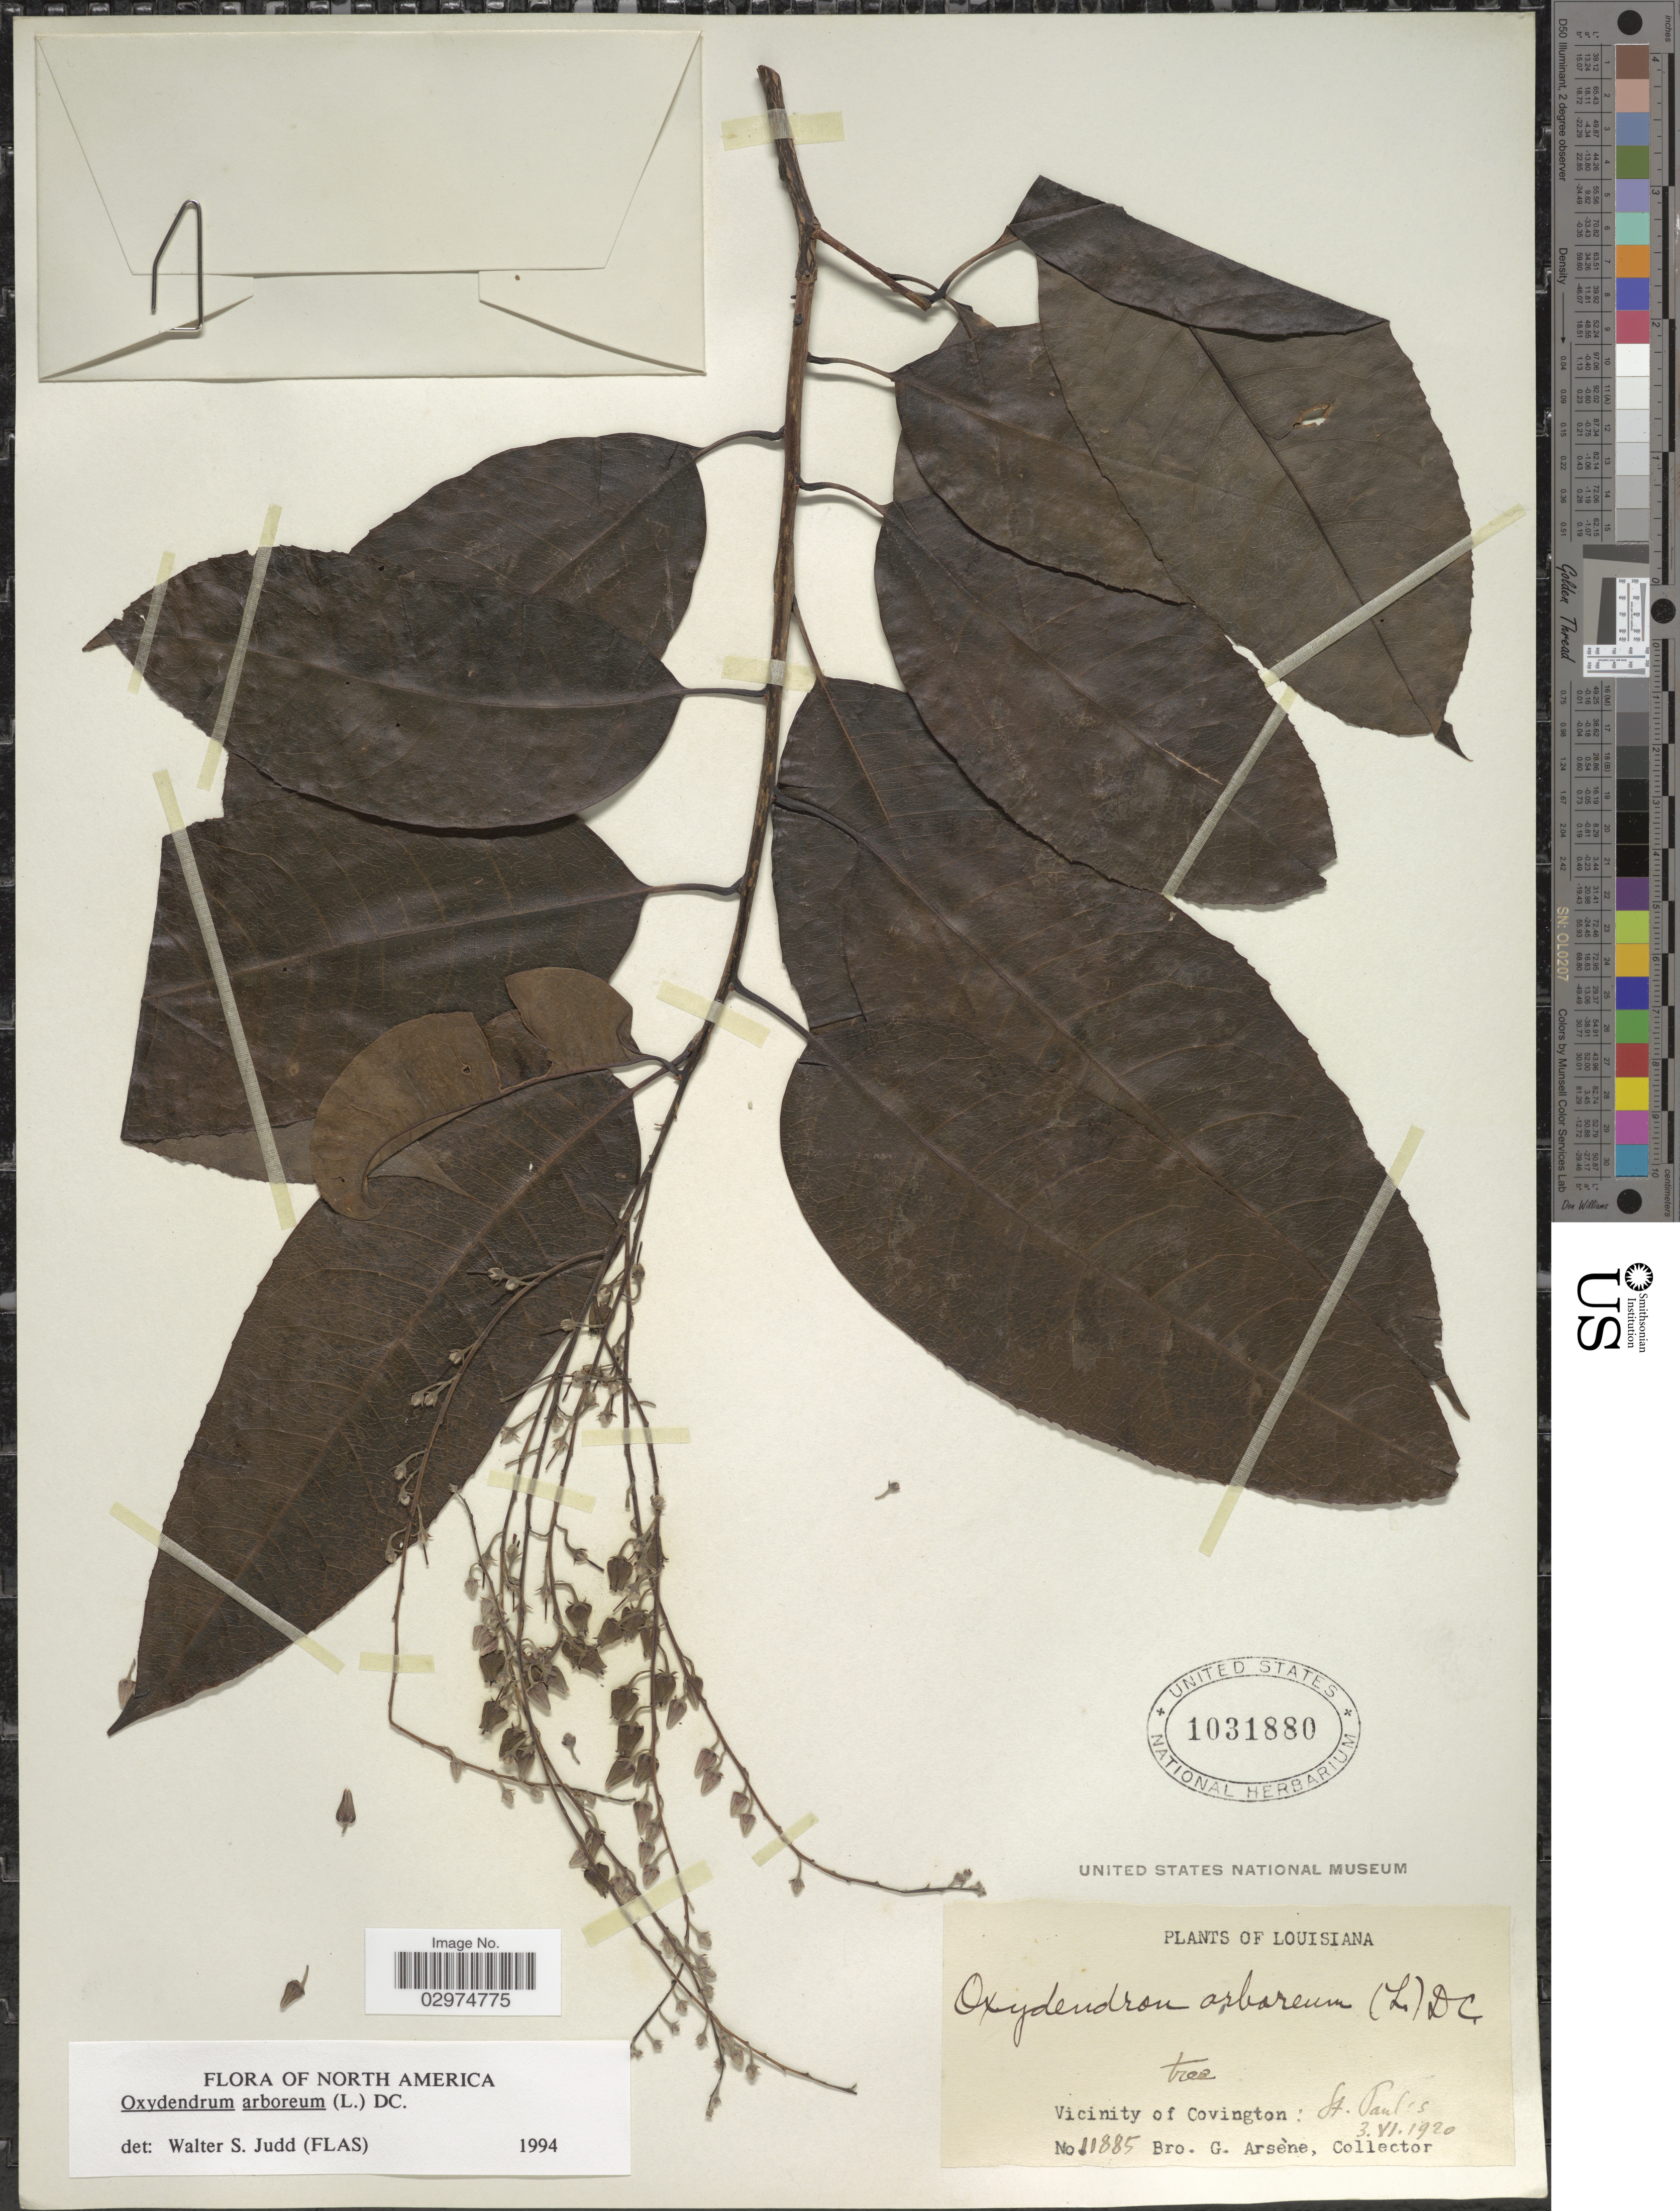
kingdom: Plantae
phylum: Tracheophyta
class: Magnoliopsida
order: Ericales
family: Ericaceae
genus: Oxydendrum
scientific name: Oxydendrum arboreum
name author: (L.) DC.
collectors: Bro. G. Arsène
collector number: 11885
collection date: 1920-06-03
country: United States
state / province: Louisiana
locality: Vicinity of Covington, St. Paul's.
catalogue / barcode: US 1031880